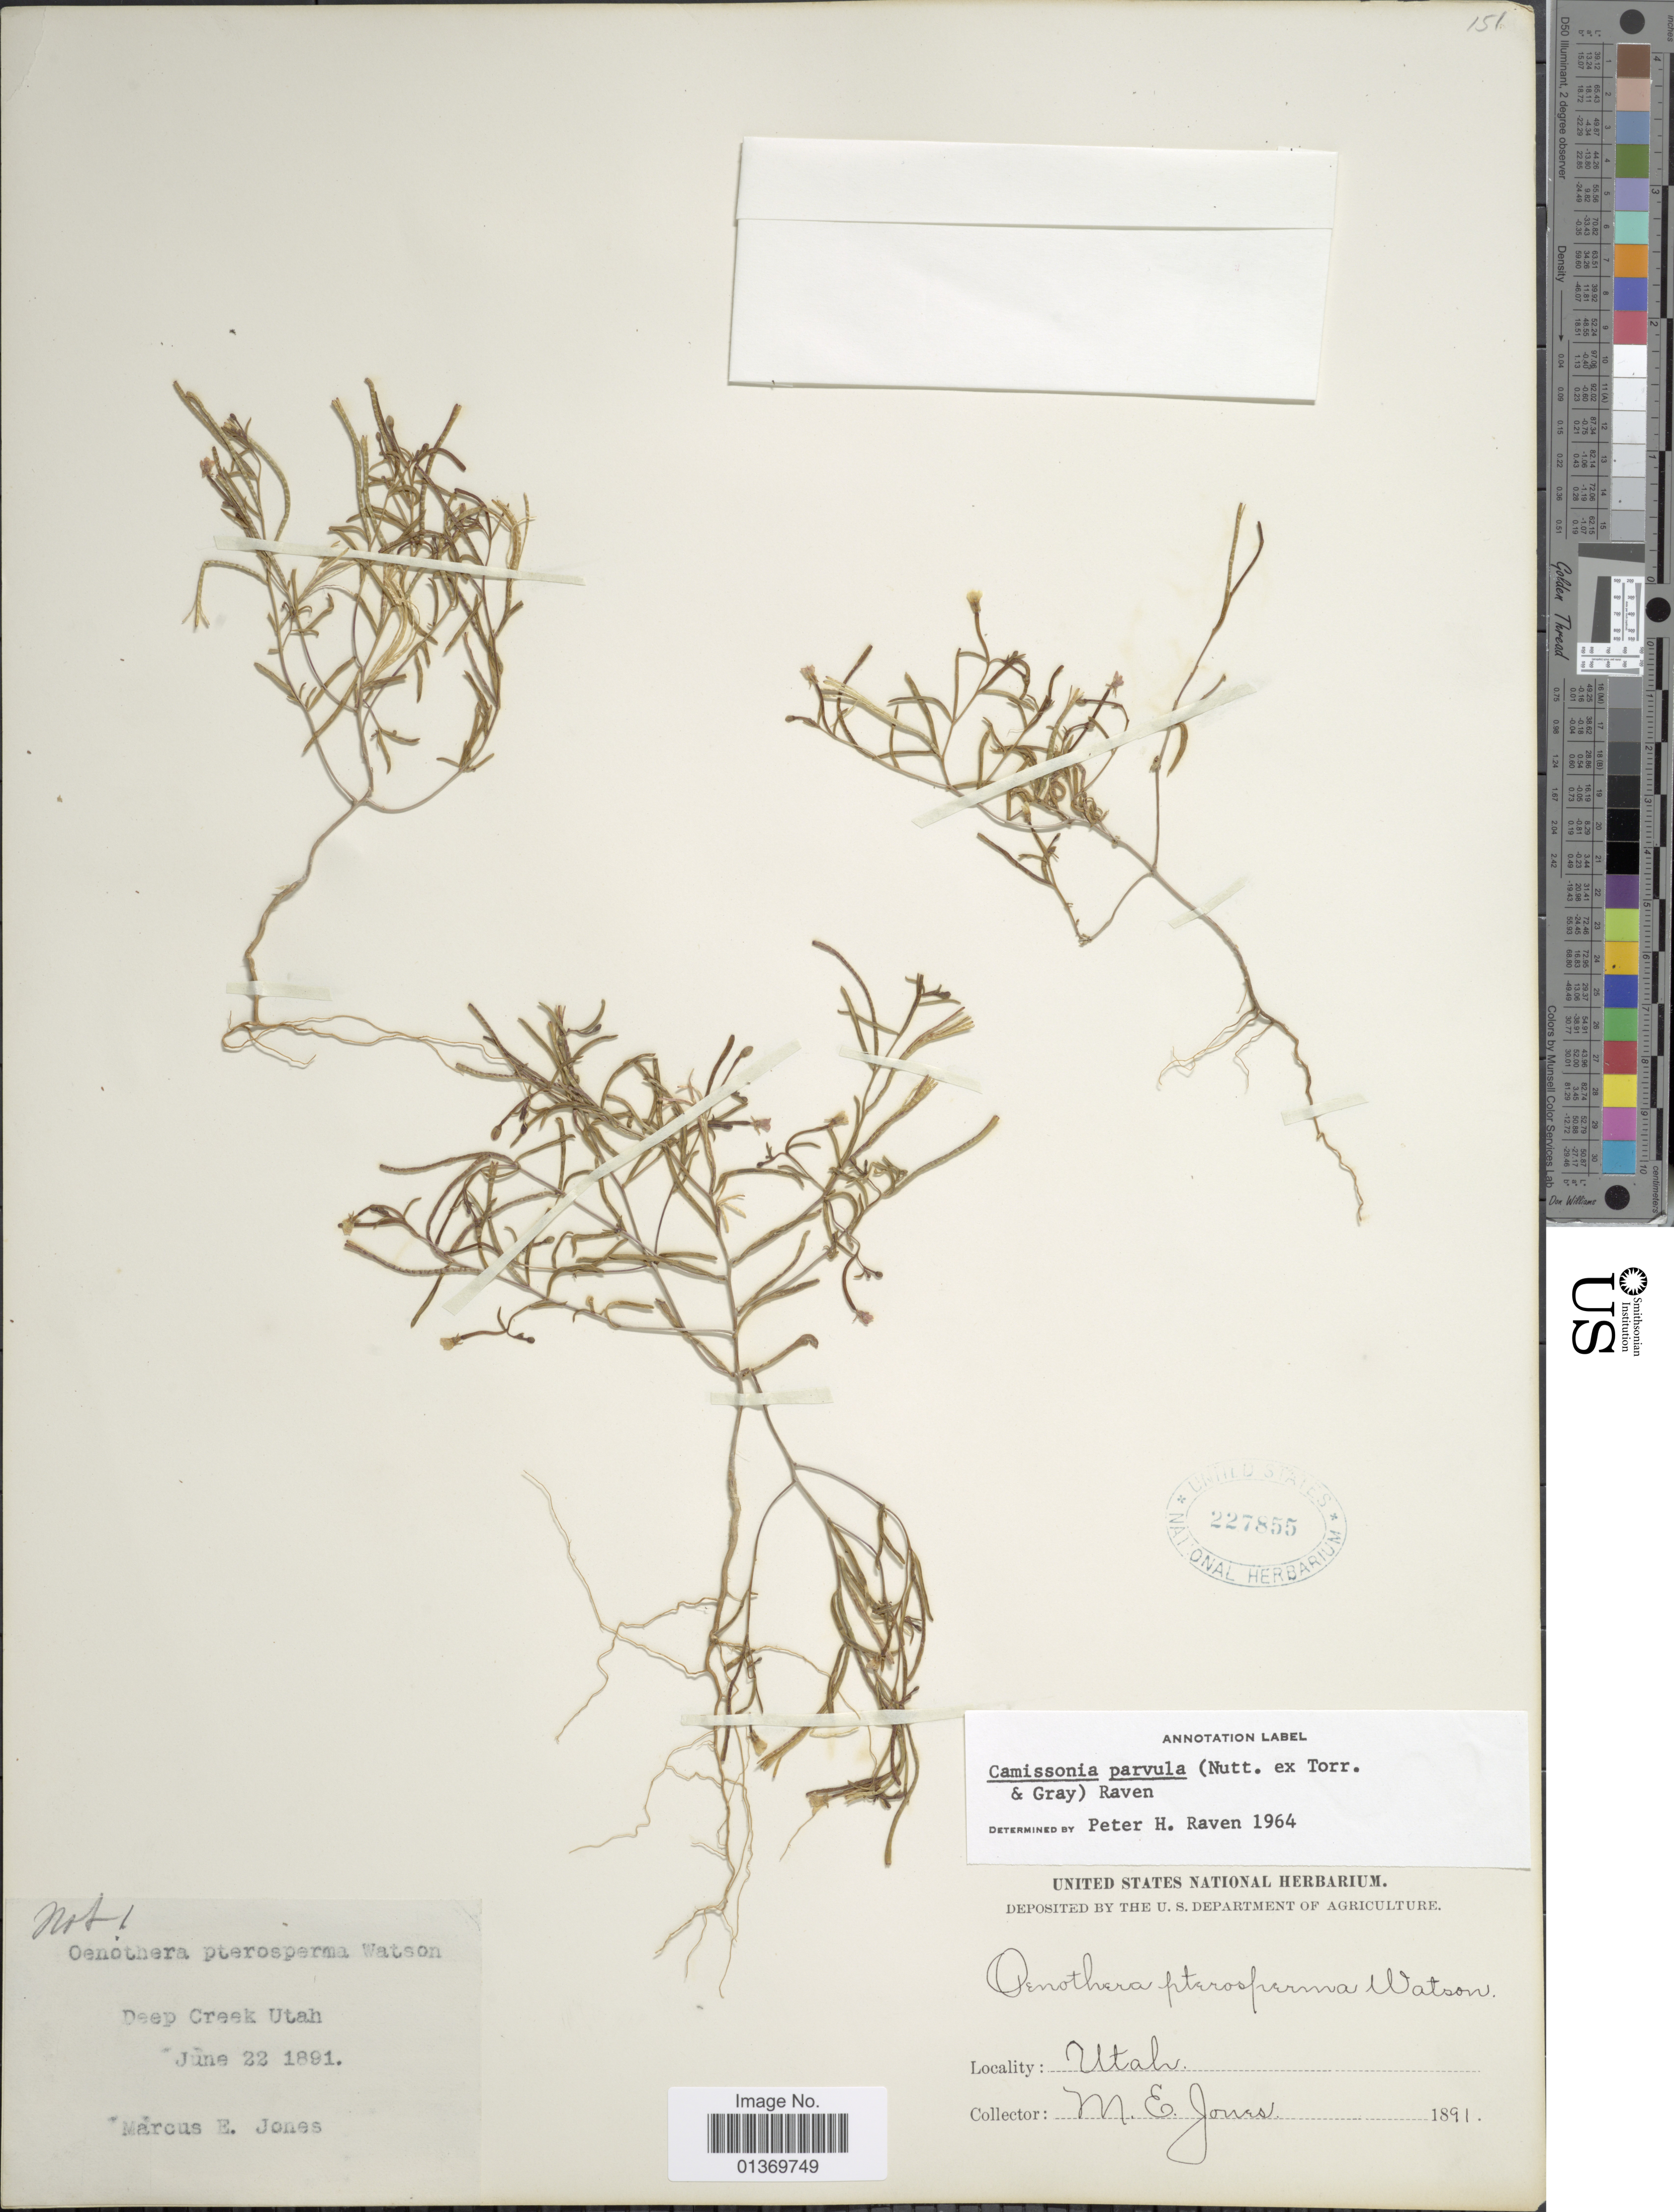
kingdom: Plantae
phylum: Tracheophyta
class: Magnoliopsida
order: Myrtales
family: Onagraceae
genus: Camissonia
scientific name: Camissonia parvula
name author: (Nutt. ex Torr. &) P.H. Raven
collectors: M. E. Jones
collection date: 1891-06-22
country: United States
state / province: Utah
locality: Deep Creek Utah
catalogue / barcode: US 227855